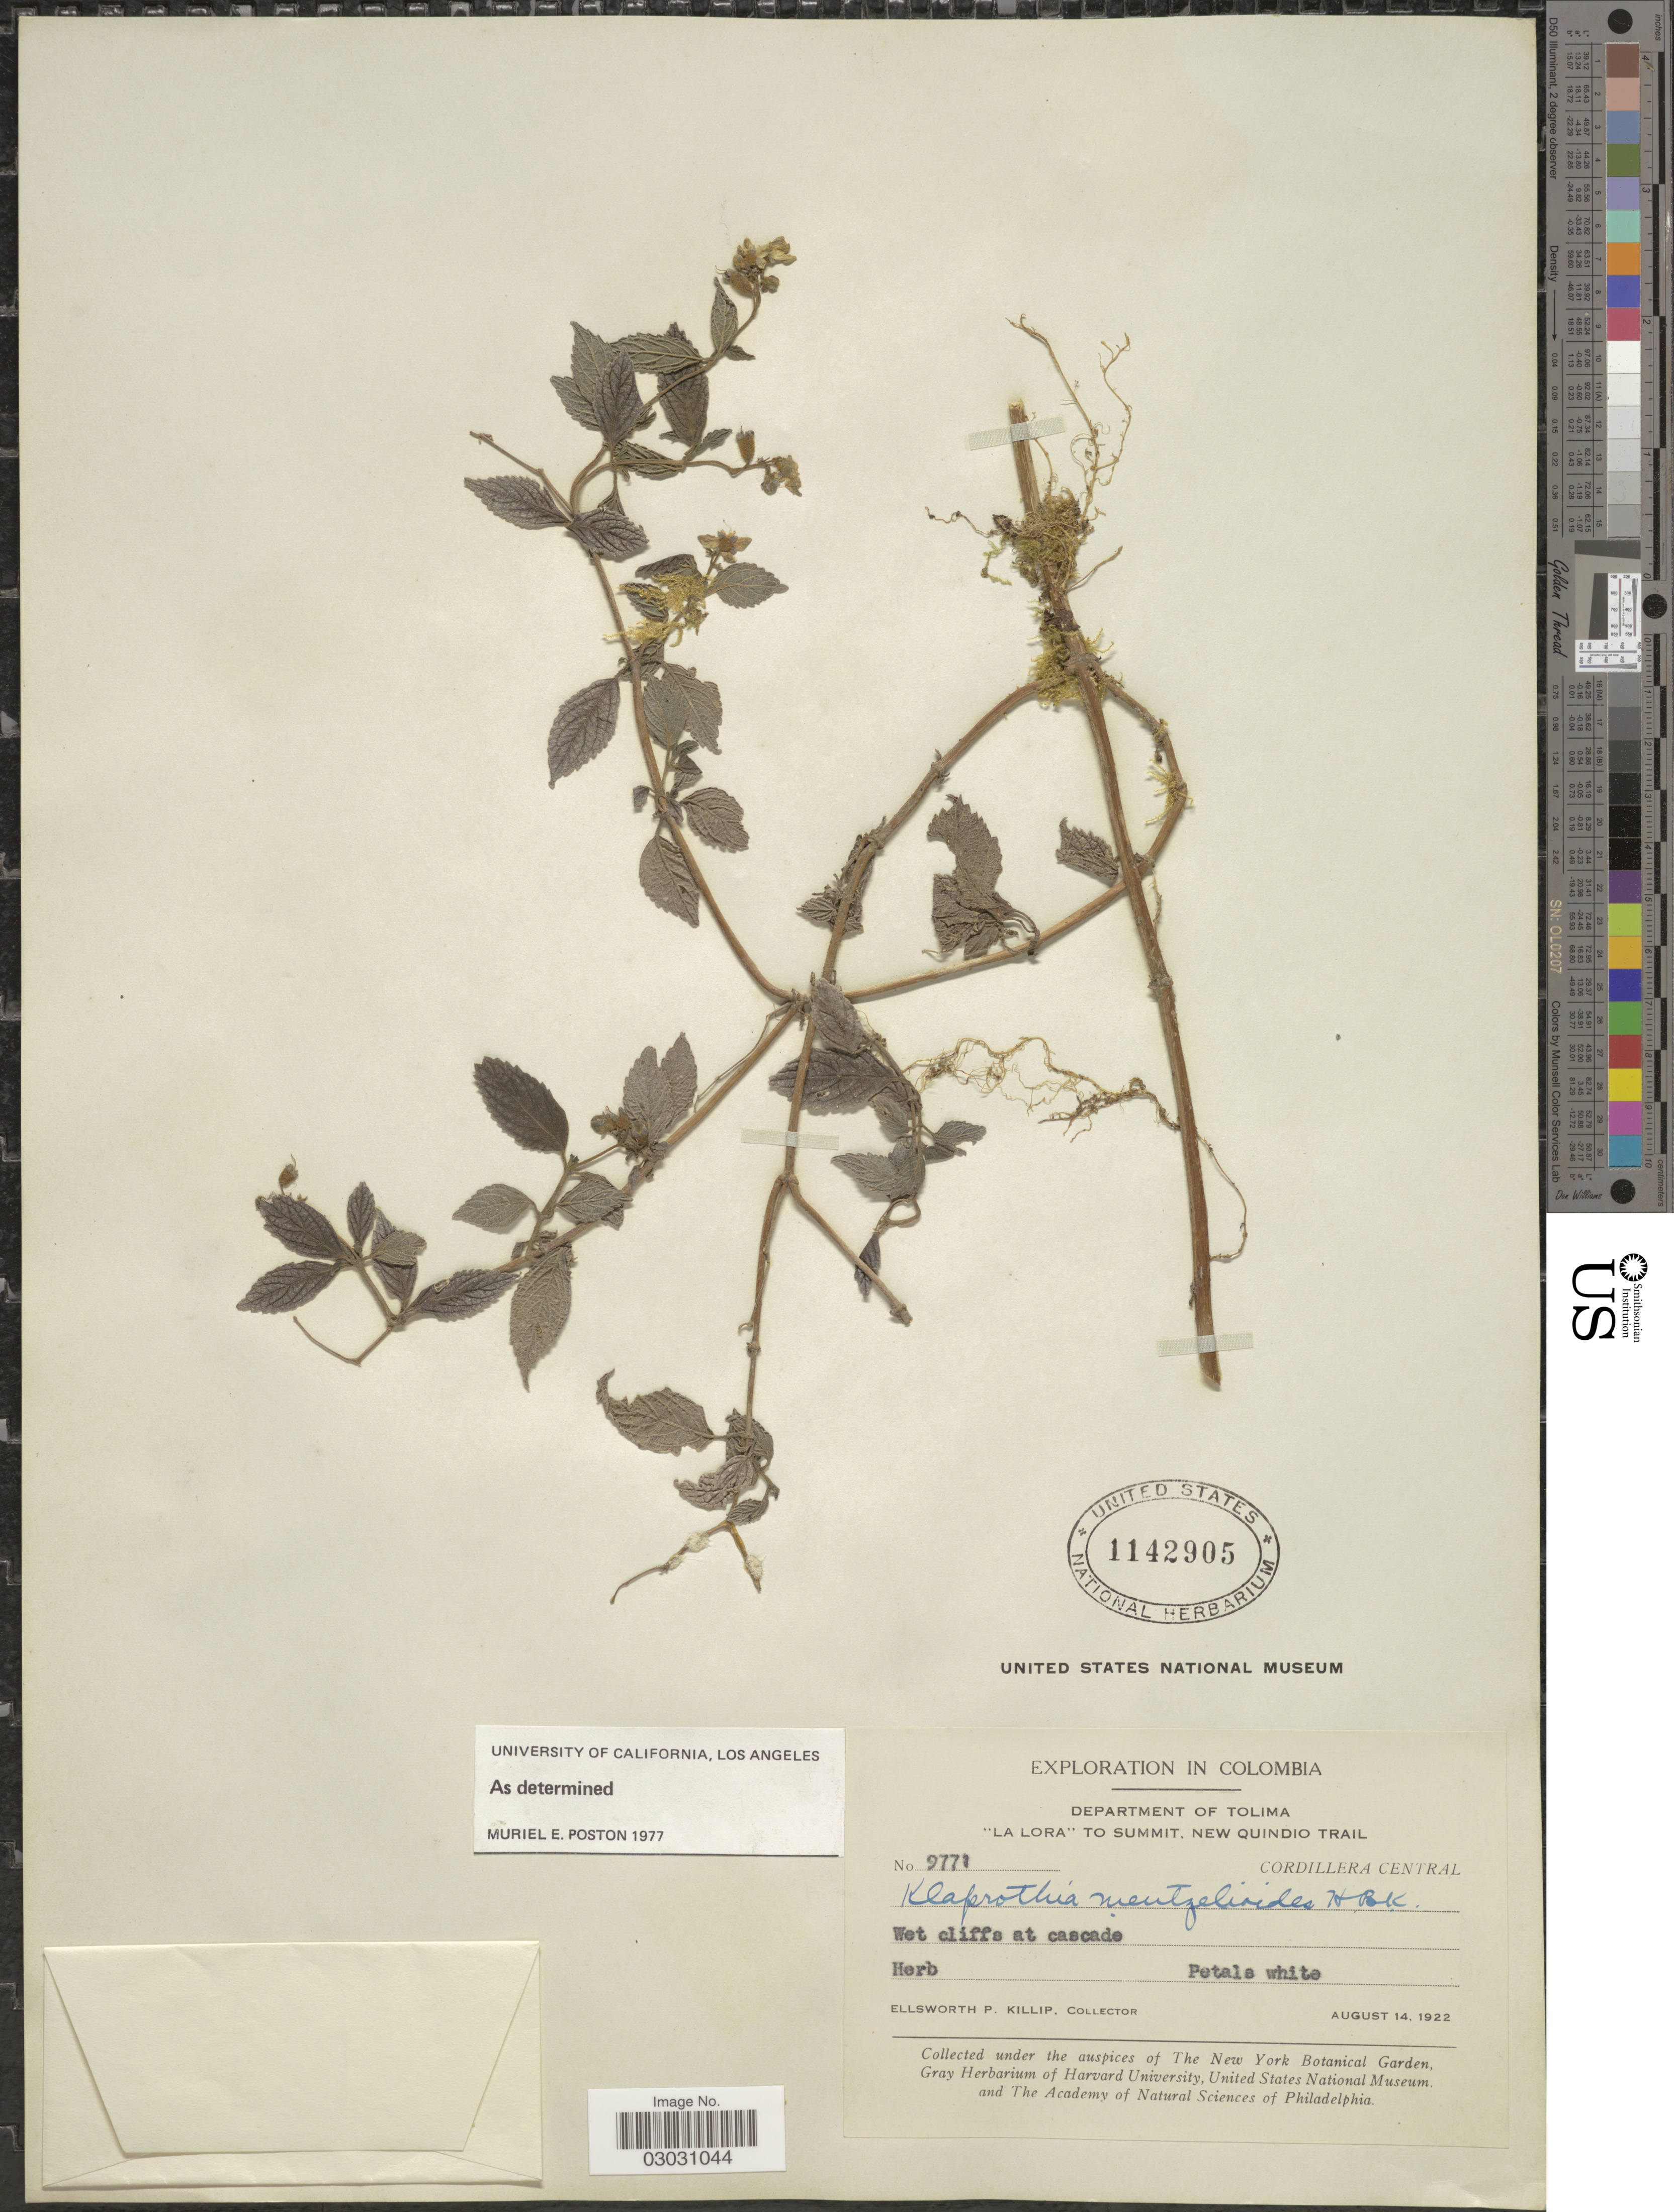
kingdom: Plantae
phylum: Tracheophyta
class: Magnoliopsida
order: Cornales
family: Loasaceae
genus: Klaprothia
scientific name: Klaprothia mentzelioides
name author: Kunth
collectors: E. P. Killip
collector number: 9771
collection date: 1922-08-14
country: Colombia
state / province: Tolima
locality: Department of Tolima, "La Lora" To Summit, New Quindio Trail, Cordillera Central.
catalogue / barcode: US 1142905